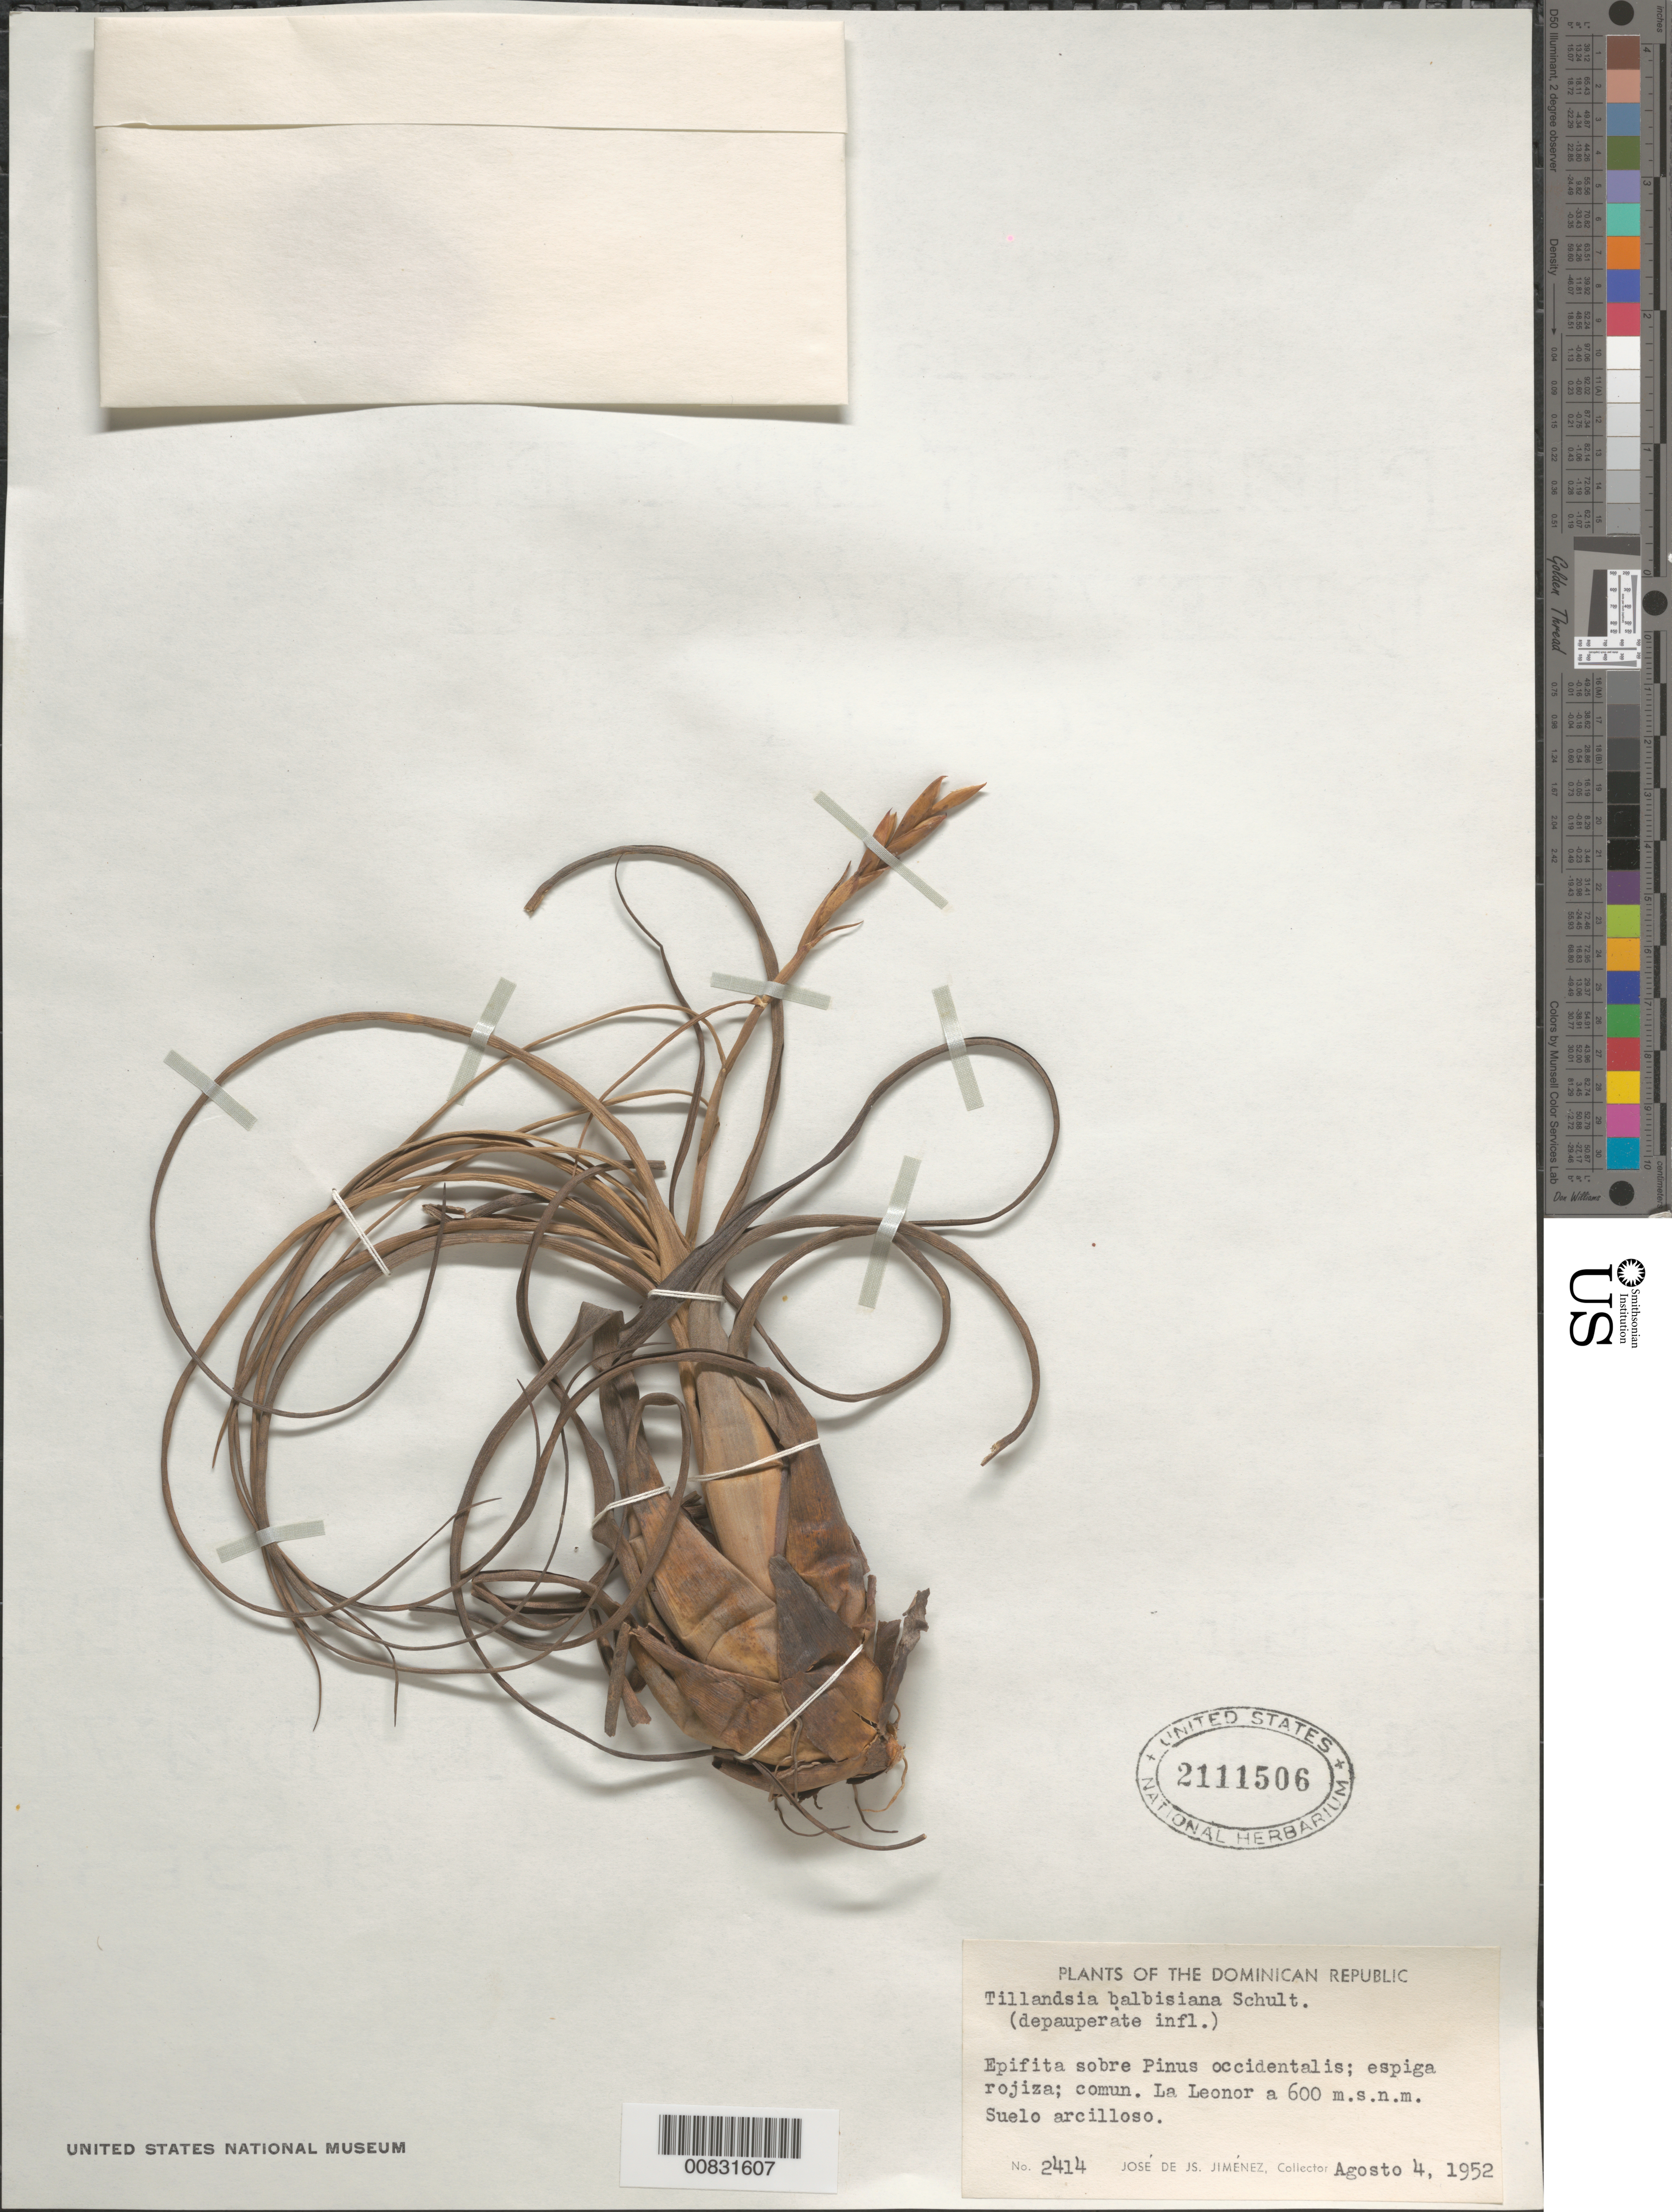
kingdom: Plantae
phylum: Tracheophyta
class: Liliopsida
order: Poales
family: Bromeliaceae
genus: Tillandsia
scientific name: Tillandsia balbisiana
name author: Schult. f.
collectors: J. J. Jiménez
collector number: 2414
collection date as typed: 04 Aug 1952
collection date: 1952-08-04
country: Dominican Republic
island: Hispaniola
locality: La Leonor.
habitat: Sobre Pinus occidentalis. Suelo arcilloso.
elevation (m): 600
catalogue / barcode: US 2111506